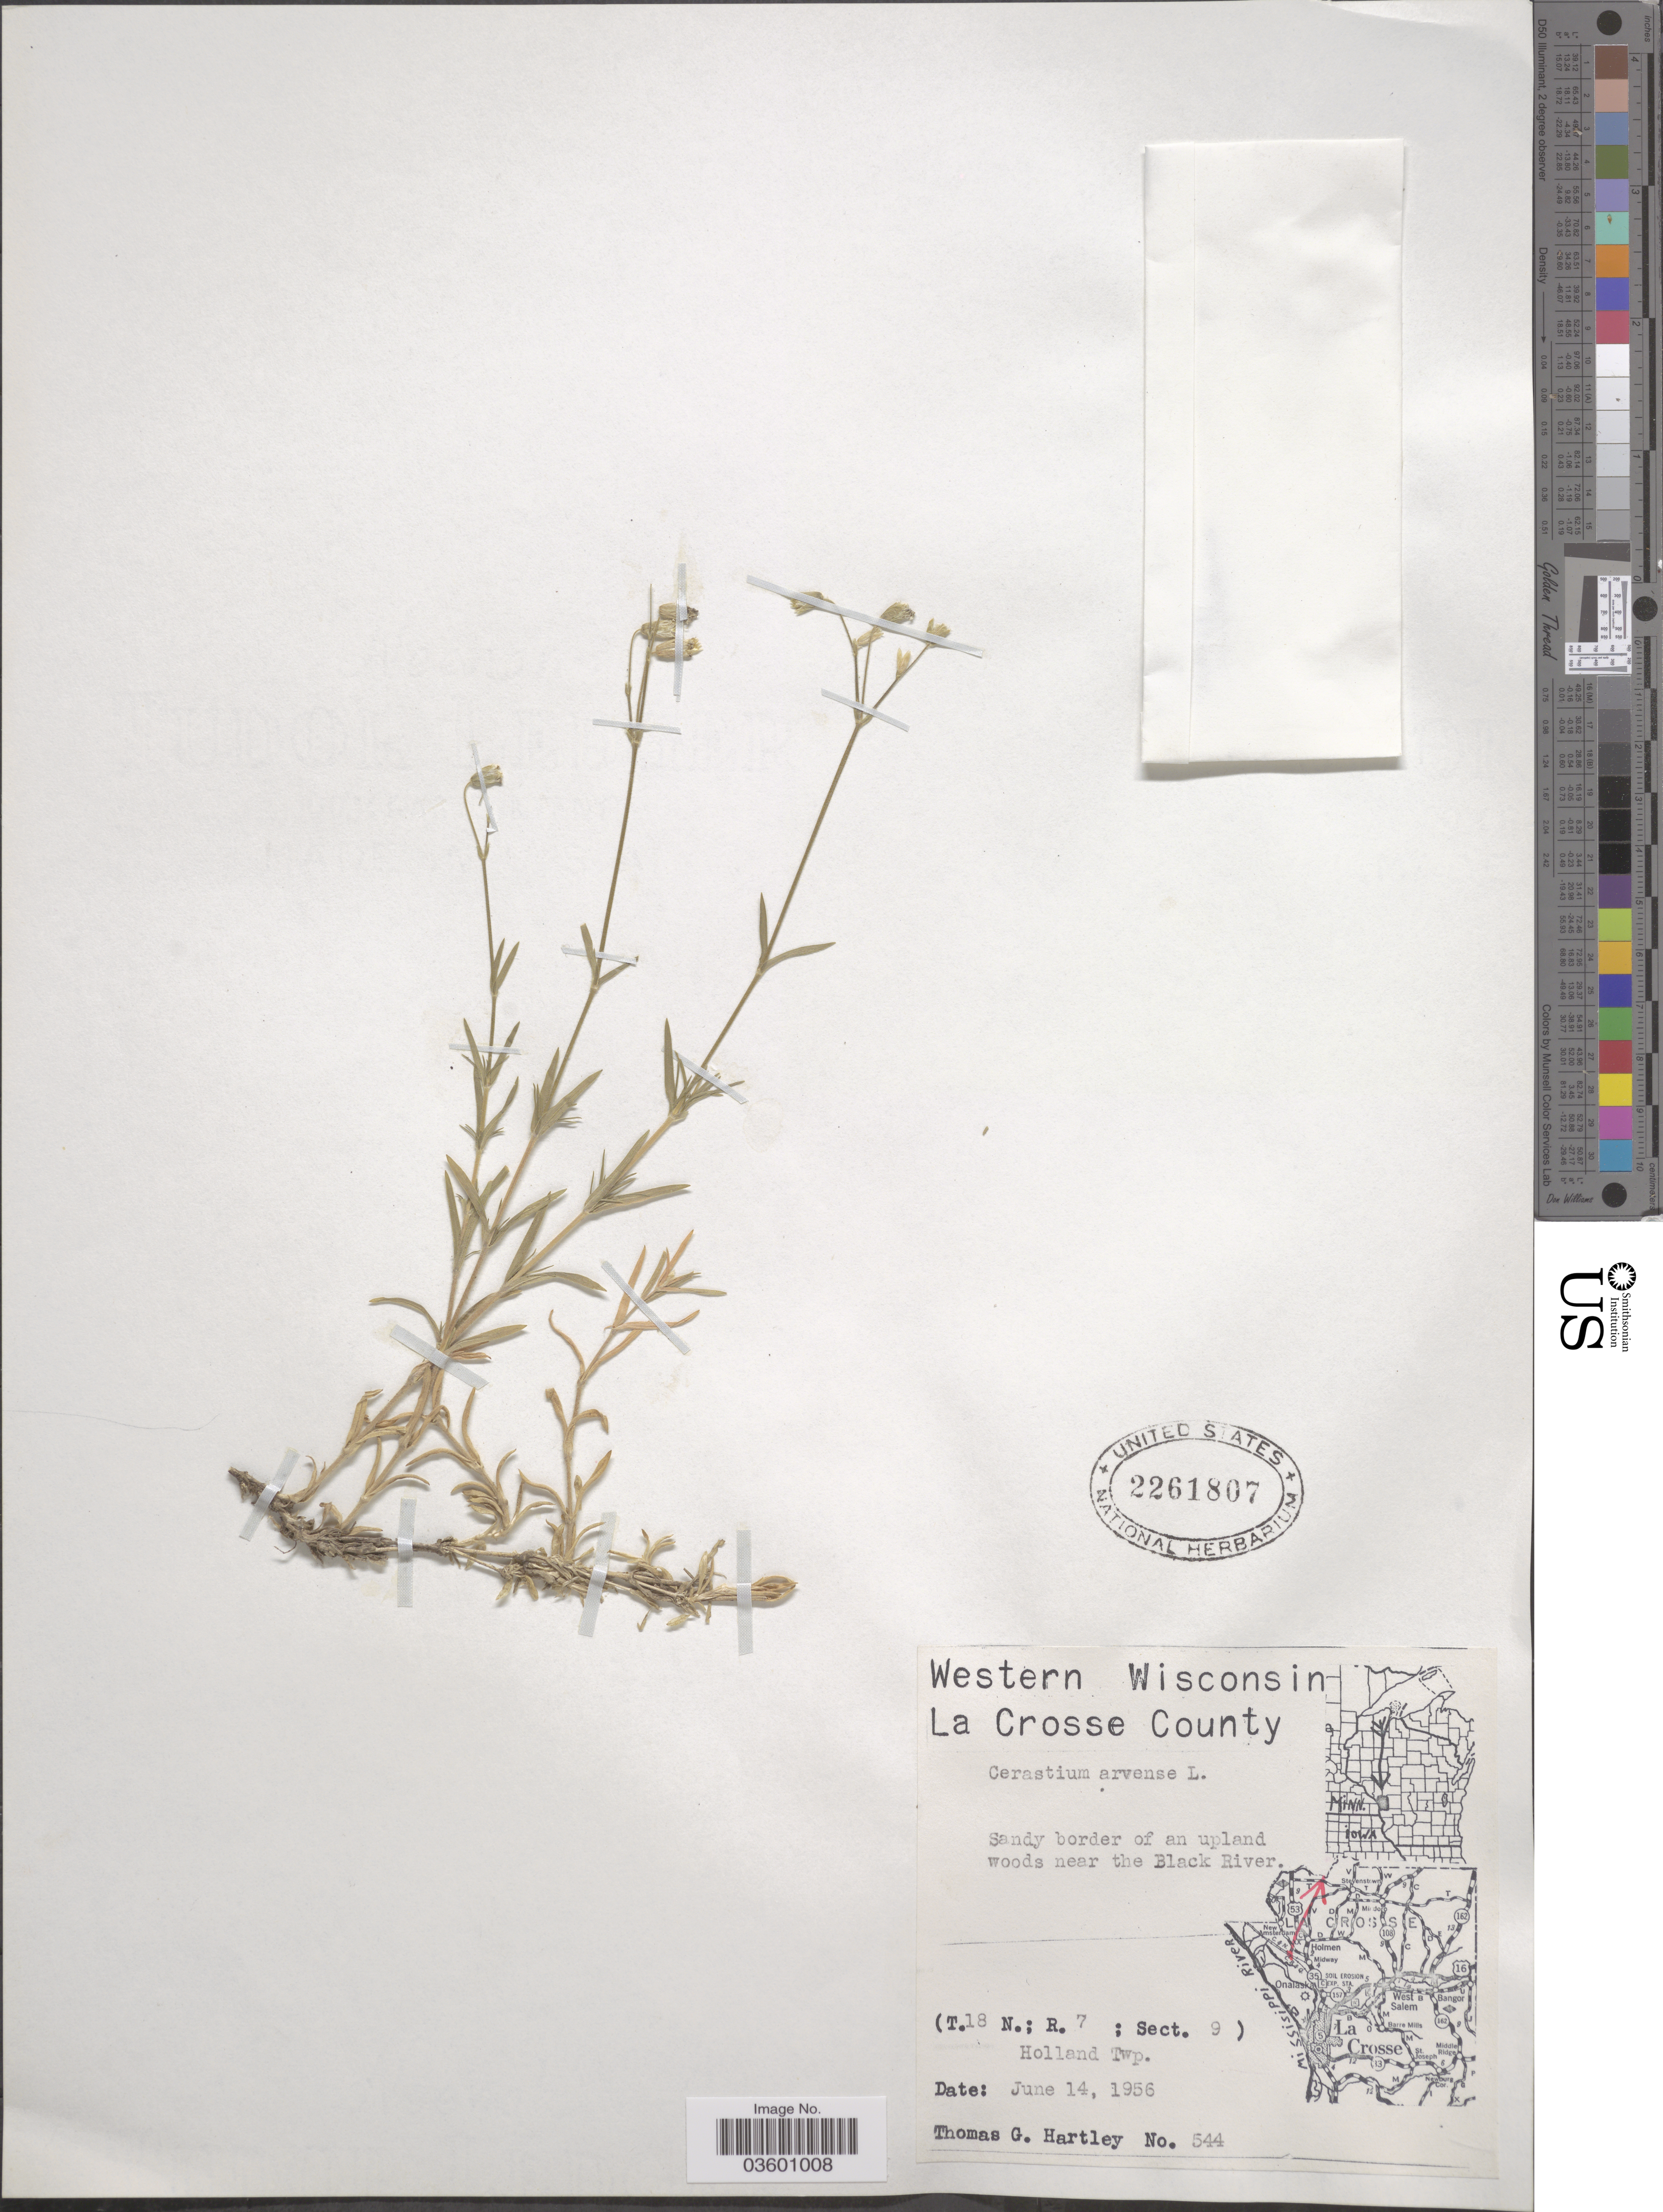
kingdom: Plantae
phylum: Tracheophyta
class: Magnoliopsida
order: Caryophyllales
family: Caryophyllaceae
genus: Cerastium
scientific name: Cerastium arvense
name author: L.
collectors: T. G. Hartley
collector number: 544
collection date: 1956-06-14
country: United States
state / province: Wisconsin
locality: Western Wisconsin. La Crosse County. Sandy border of an upland woods near the Black River. (T.18 N.; R. 7; Sect. 9) Holland Twp.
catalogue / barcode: US 2261807